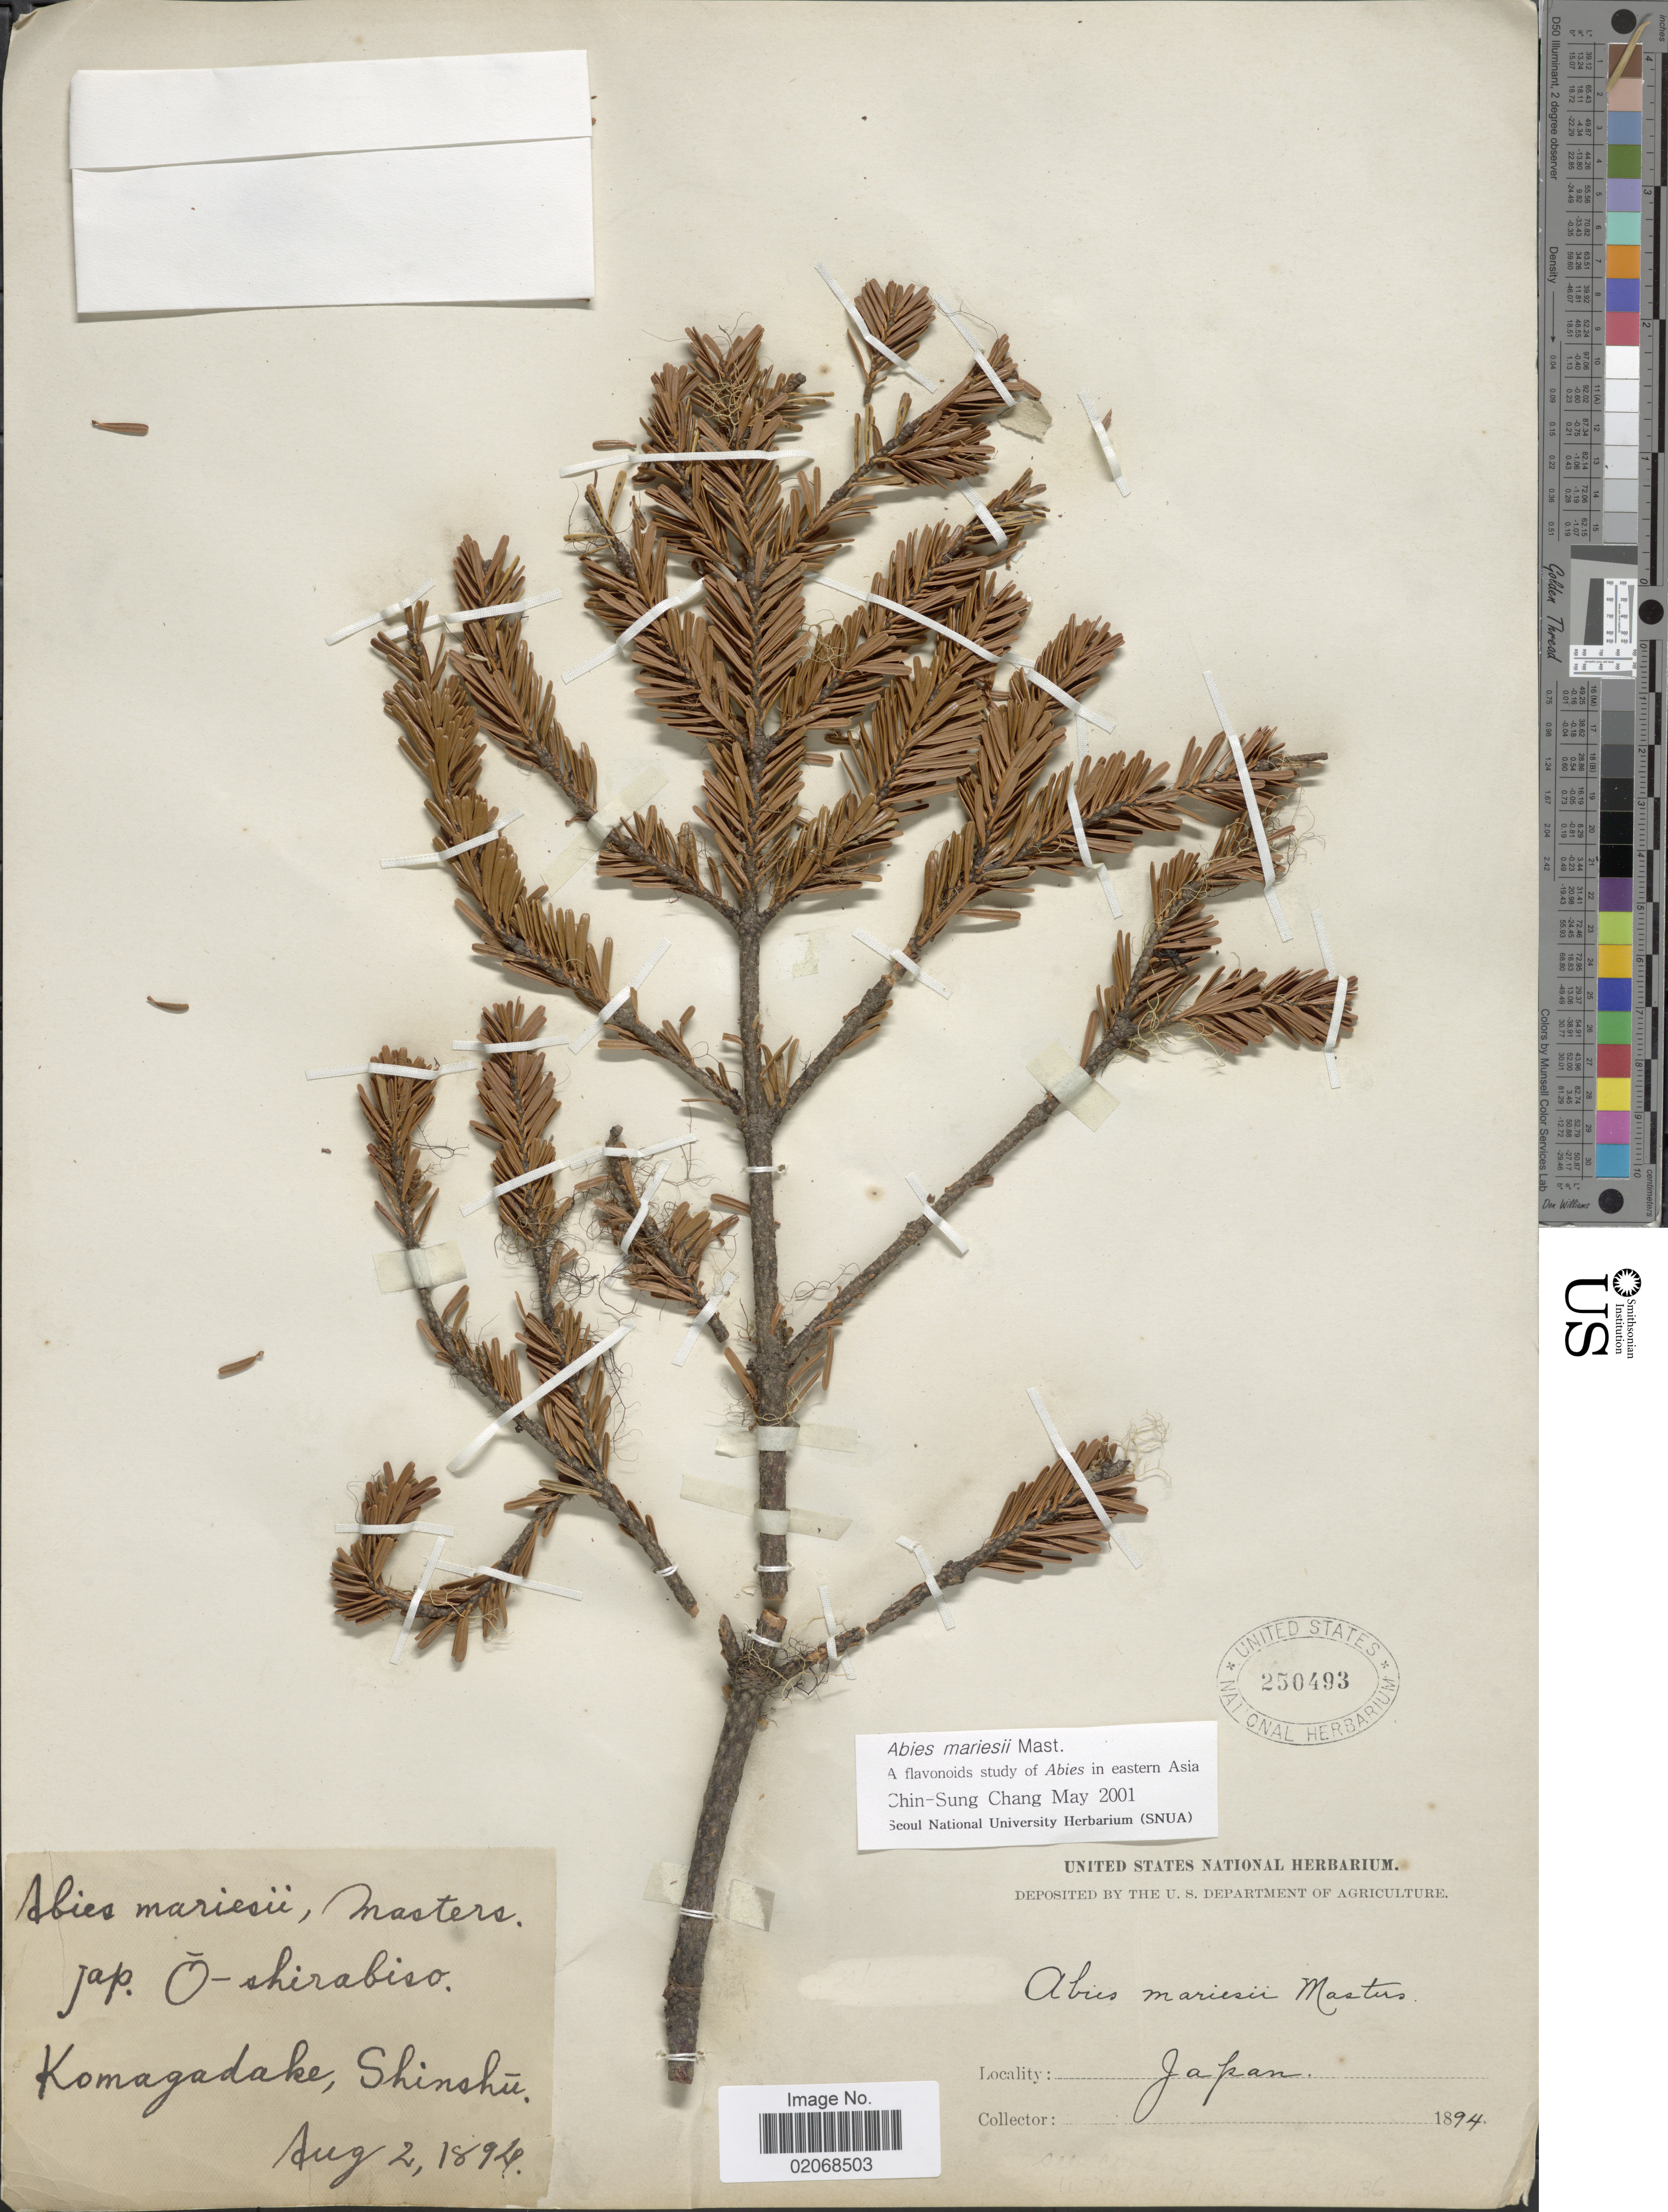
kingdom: Plantae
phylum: Tracheophyta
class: Pinopsida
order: Pinales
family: Pinaceae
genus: Abies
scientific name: Abies mariesii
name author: Mast.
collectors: U.S. National Herbarium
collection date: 1894-08-02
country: Japan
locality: O-shirabiso, Komagadake, Shinshu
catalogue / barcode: US 250493